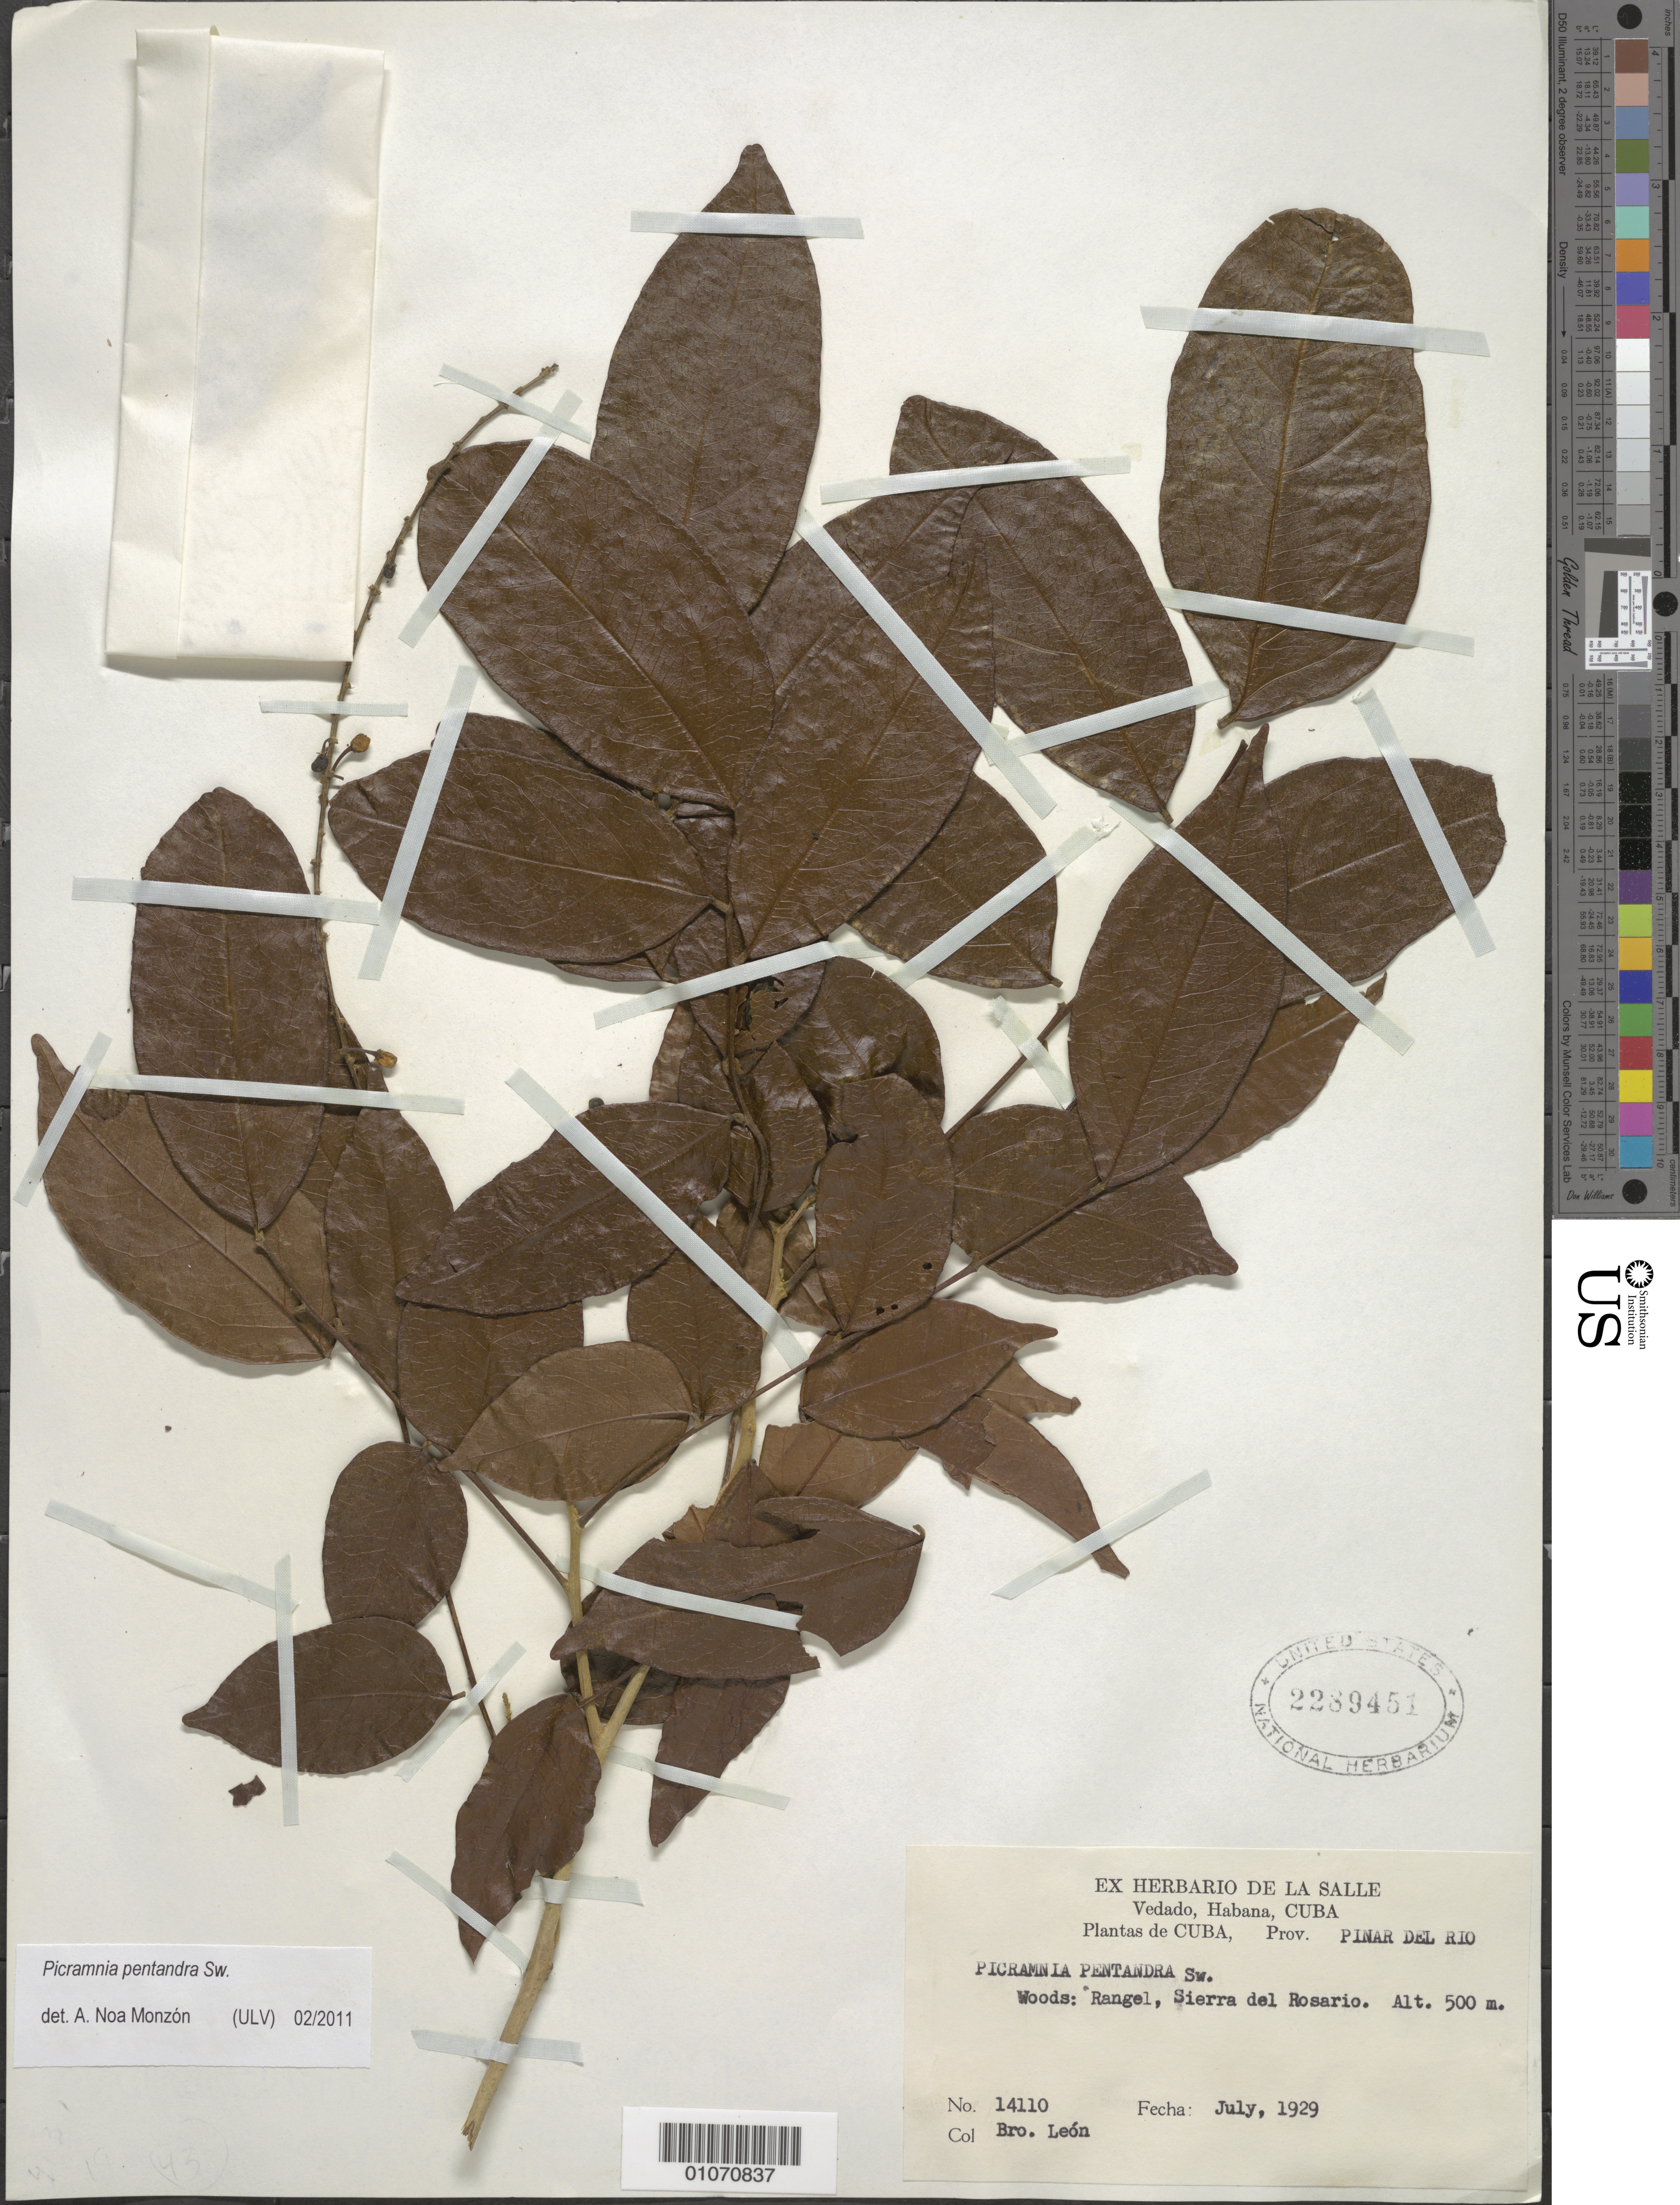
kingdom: Plantae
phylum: Tracheophyta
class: Magnoliopsida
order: Picramniales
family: Picramniaceae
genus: Picramnia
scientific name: Picramnia pentandra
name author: Sw.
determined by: Noa Monzón, A.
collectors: Bro. León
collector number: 14110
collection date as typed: Jul 1929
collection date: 1929-07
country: Cuba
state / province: Pinar del Río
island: Cuba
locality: Rangel, Sierra del Rosario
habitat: Woods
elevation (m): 500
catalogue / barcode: US 2289451